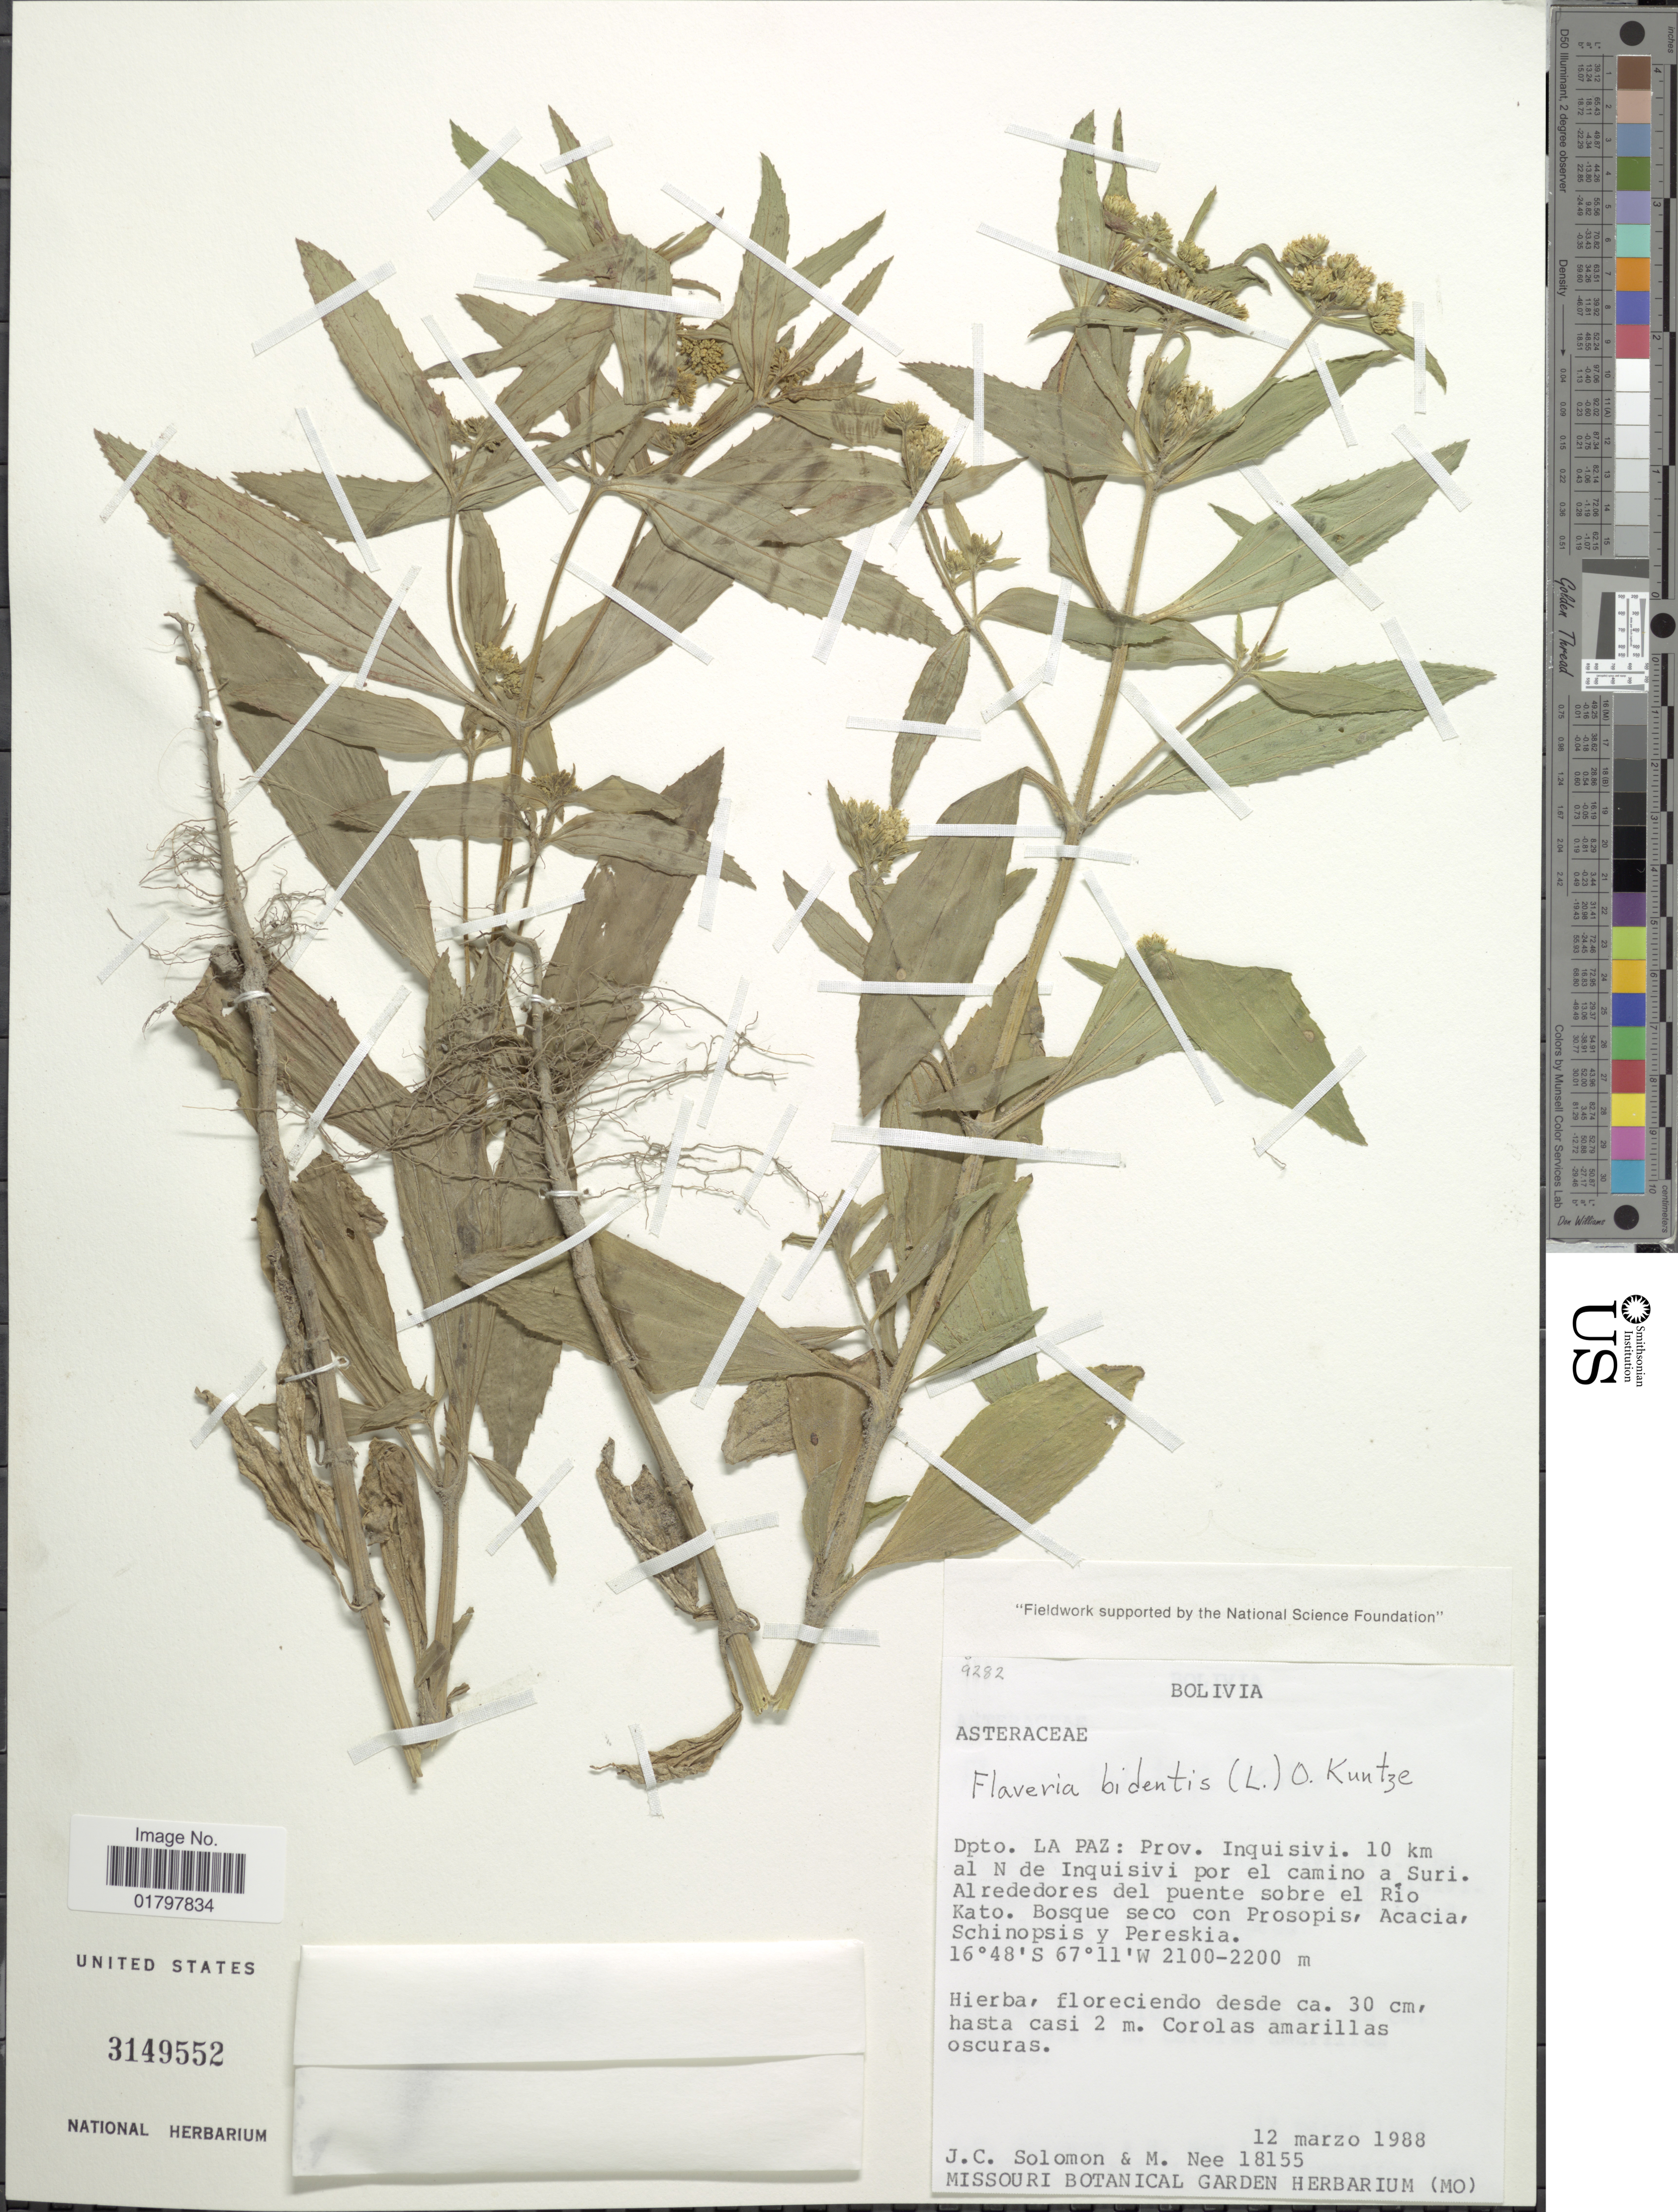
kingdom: Plantae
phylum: Tracheophyta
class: Magnoliopsida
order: Asterales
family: Asteraceae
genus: Flaveria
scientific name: Flaveria bidentis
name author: (L.) Kuntze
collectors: J. C. Solomon & M. Nee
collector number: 18155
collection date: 1988-03-12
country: Bolivia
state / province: La Paz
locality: Dpto. La Paz: Prov. Inquisivi. 10 km al N de Inquisivi por el camino a Suri. Alrededores del puente sobre el Río Kato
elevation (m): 2100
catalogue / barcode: US 3149552